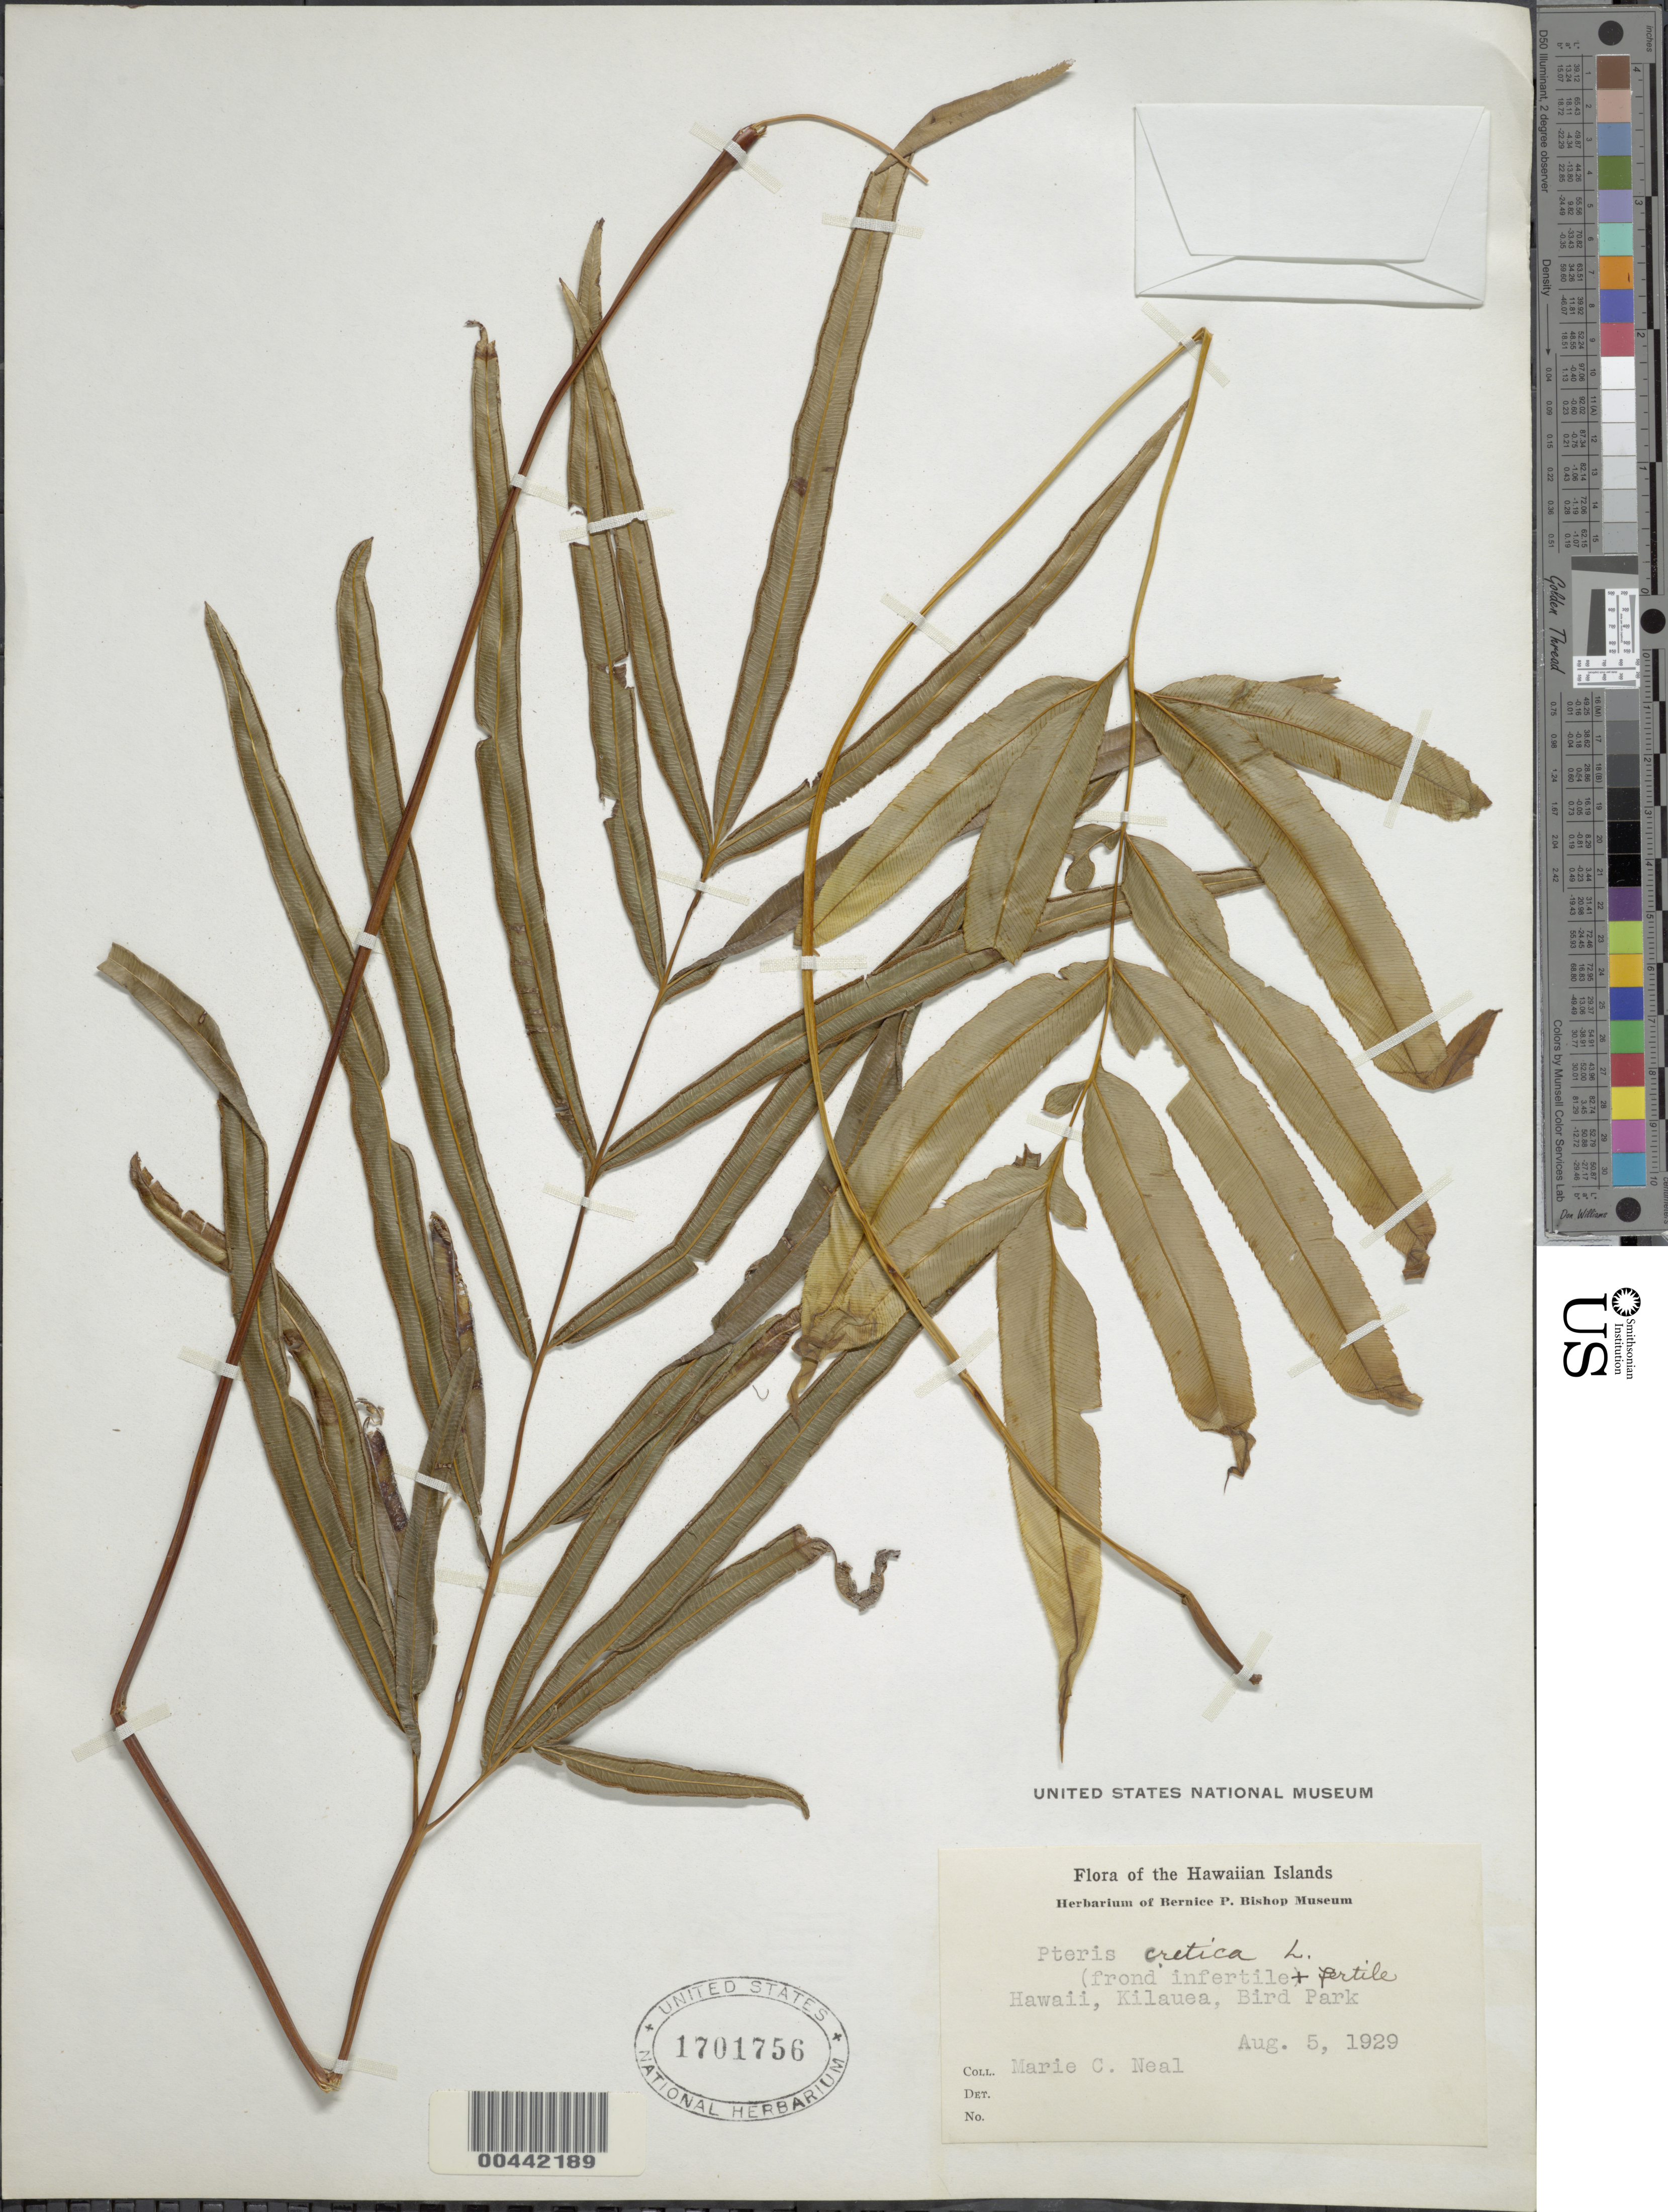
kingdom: Plantae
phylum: Tracheophyta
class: Polypodiopsida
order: Polypodiales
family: Pteridaceae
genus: Pteris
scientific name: Pteris cretica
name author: L.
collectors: W. Ning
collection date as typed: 5 Aug 1929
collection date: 1929-08-05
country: United States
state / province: Hawaii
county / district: Hawaii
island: Hawaii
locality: Kilauea, Bird Park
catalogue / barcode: US 1701756